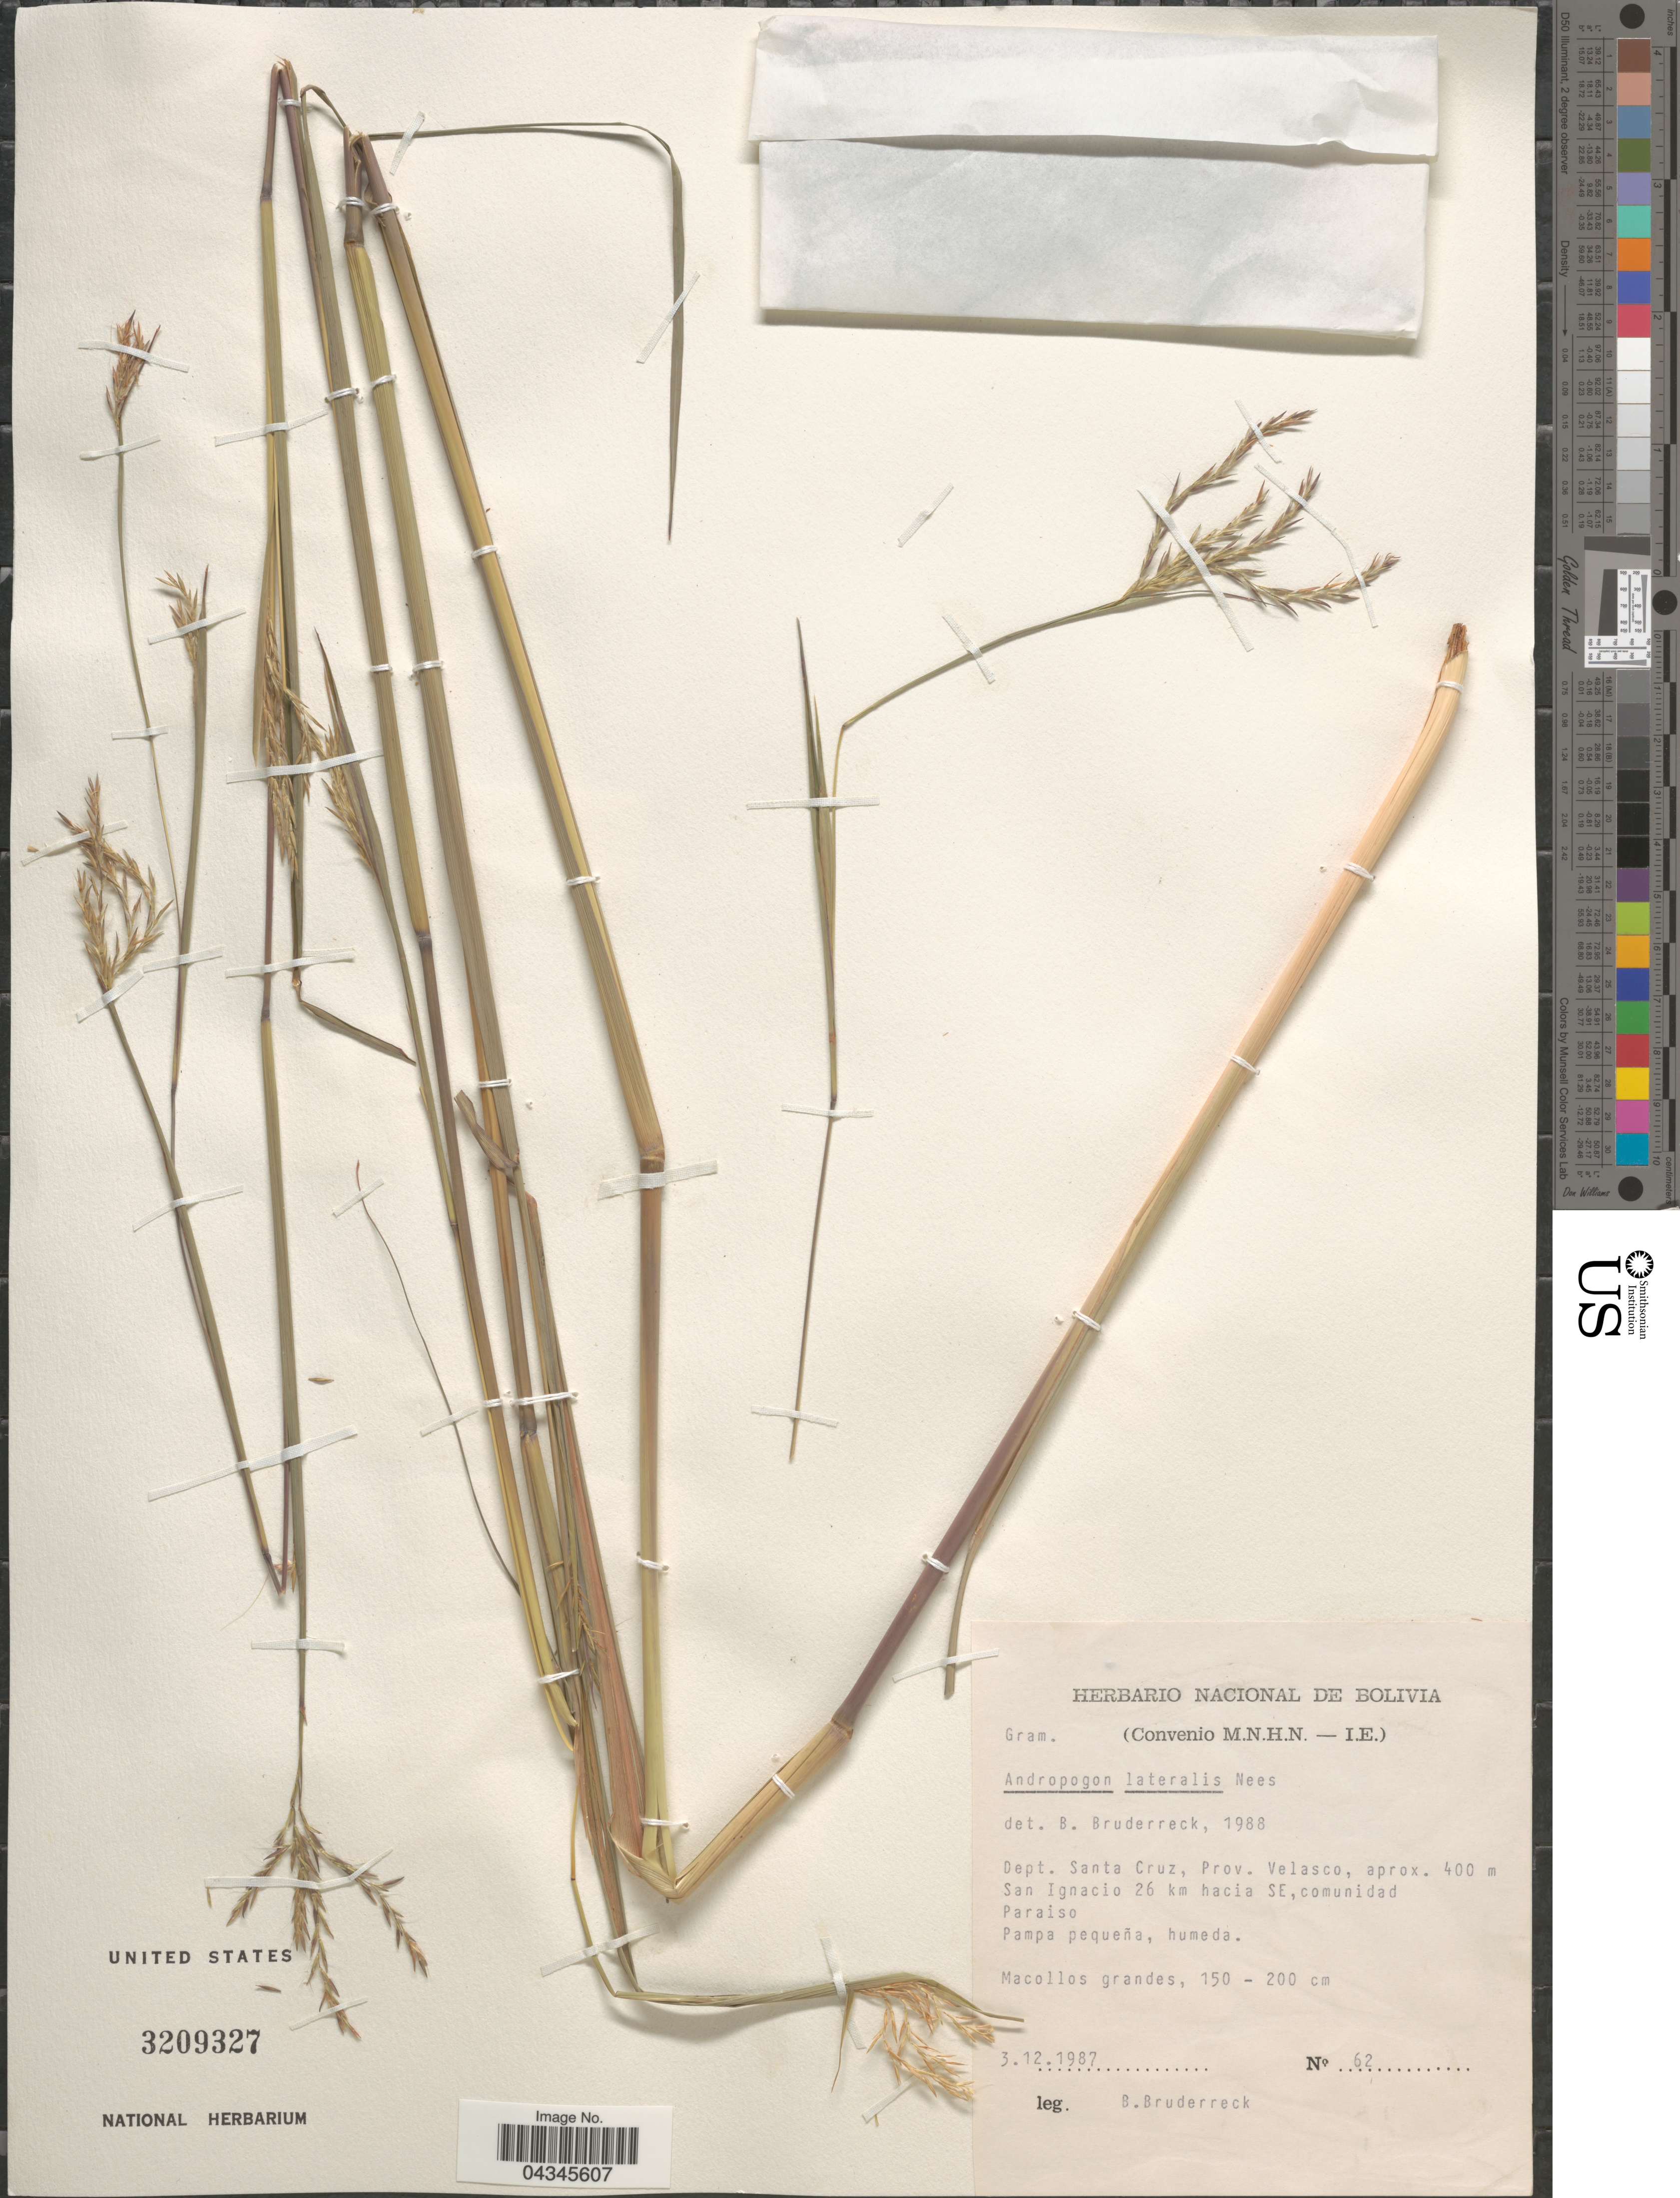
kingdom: Plantae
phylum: Tracheophyta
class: Liliopsida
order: Poales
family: Poaceae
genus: Andropogon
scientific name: Andropogon lateralis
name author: Nees in Mart.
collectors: B. Bruderreck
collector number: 62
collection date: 1987-12-03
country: Bolivia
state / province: Santa Cruz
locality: Dept. Santa Cruz, Prov. Velasco. San Ignacio 26 km hacia SE, comunidad Paraiso.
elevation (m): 400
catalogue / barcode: US 3209327